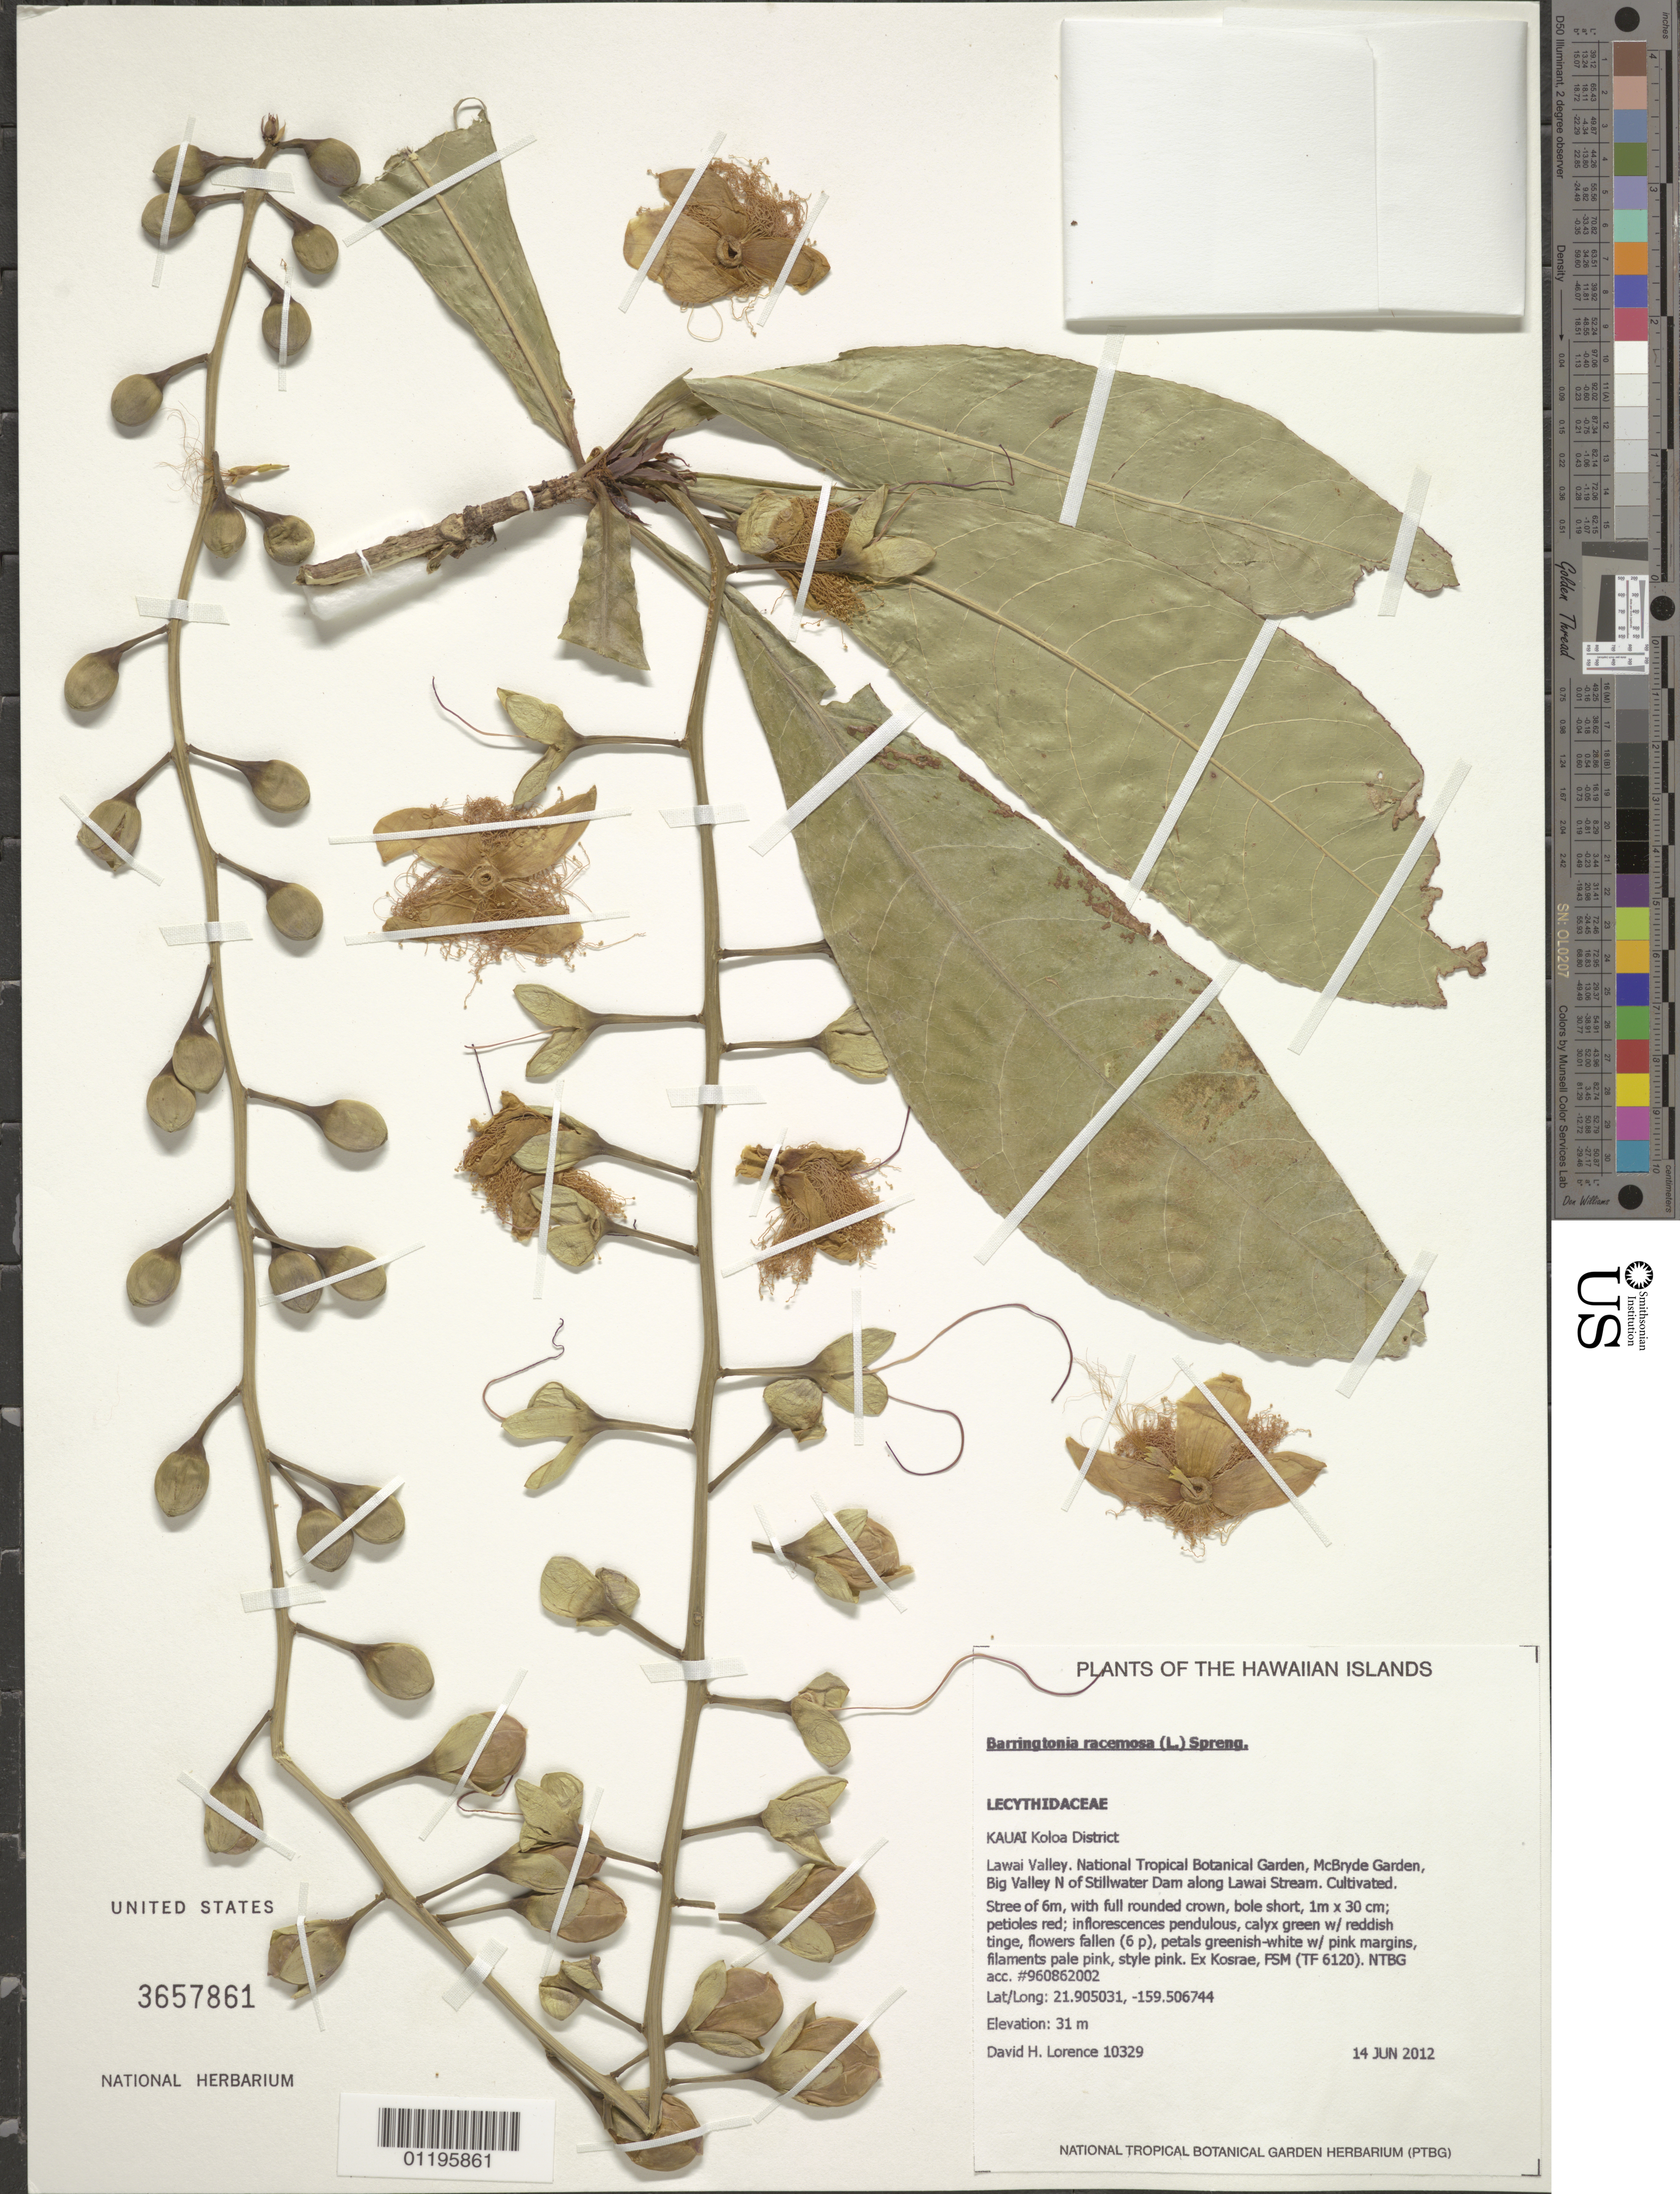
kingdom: Plantae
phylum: Tracheophyta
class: Magnoliopsida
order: Ericales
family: Lecythidaceae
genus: Barringtonia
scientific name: Barringtonia racemosa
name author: (L.) Spreng.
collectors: D. Lorence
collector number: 10329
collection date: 2012-06-14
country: United States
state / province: Hawaii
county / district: Kauai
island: Kaua'i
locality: Lawai Valley, National Tropical Botanical Garden, McBryde Garden, Big Valley N of Stillwater Dam along Lawai Stream.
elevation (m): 31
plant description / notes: Ex Kosrae, FSM (TF 6120), NTBG 960862002.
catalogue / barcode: US 3657861